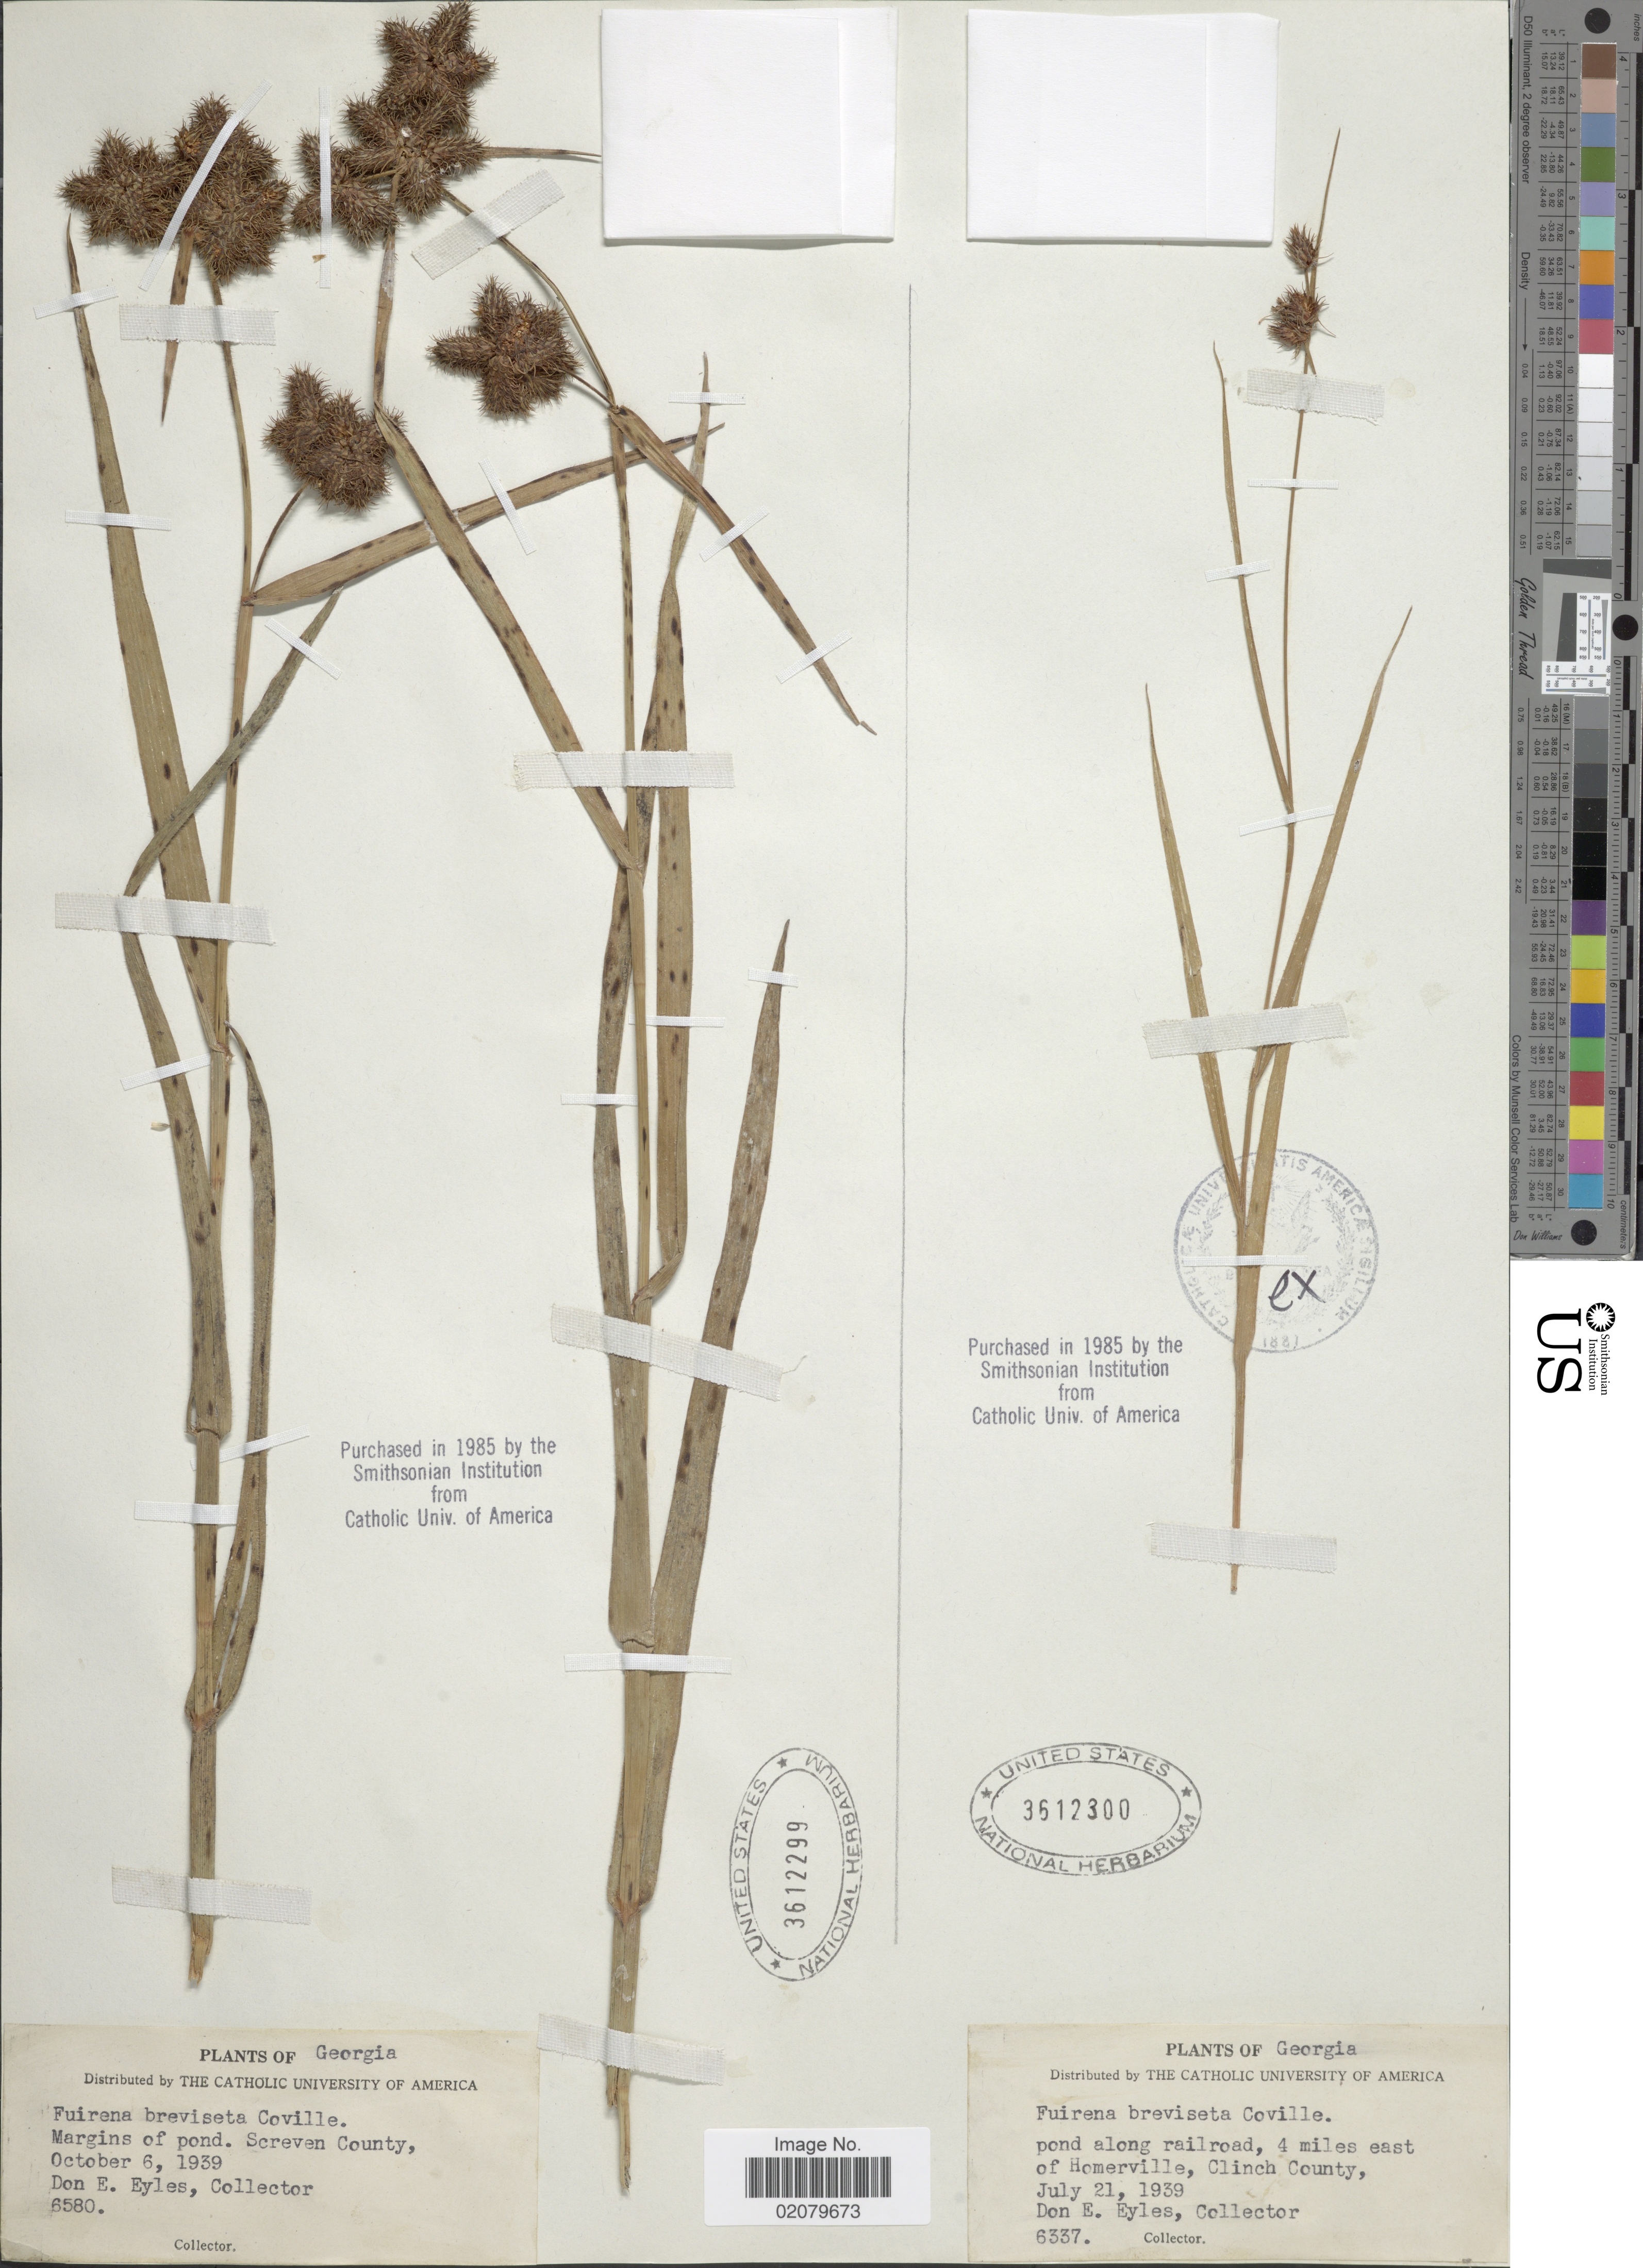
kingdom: Plantae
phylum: Tracheophyta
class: Liliopsida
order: Poales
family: Cyperaceae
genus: Fuirena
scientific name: Fuirena breviseta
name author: (Coville) Coville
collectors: D. Eyles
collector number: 6337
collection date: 1939-07-21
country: United States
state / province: Georgia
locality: Pond along railroad, 4 miles east of Homerville, Clinch County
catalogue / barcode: US 3612300-2